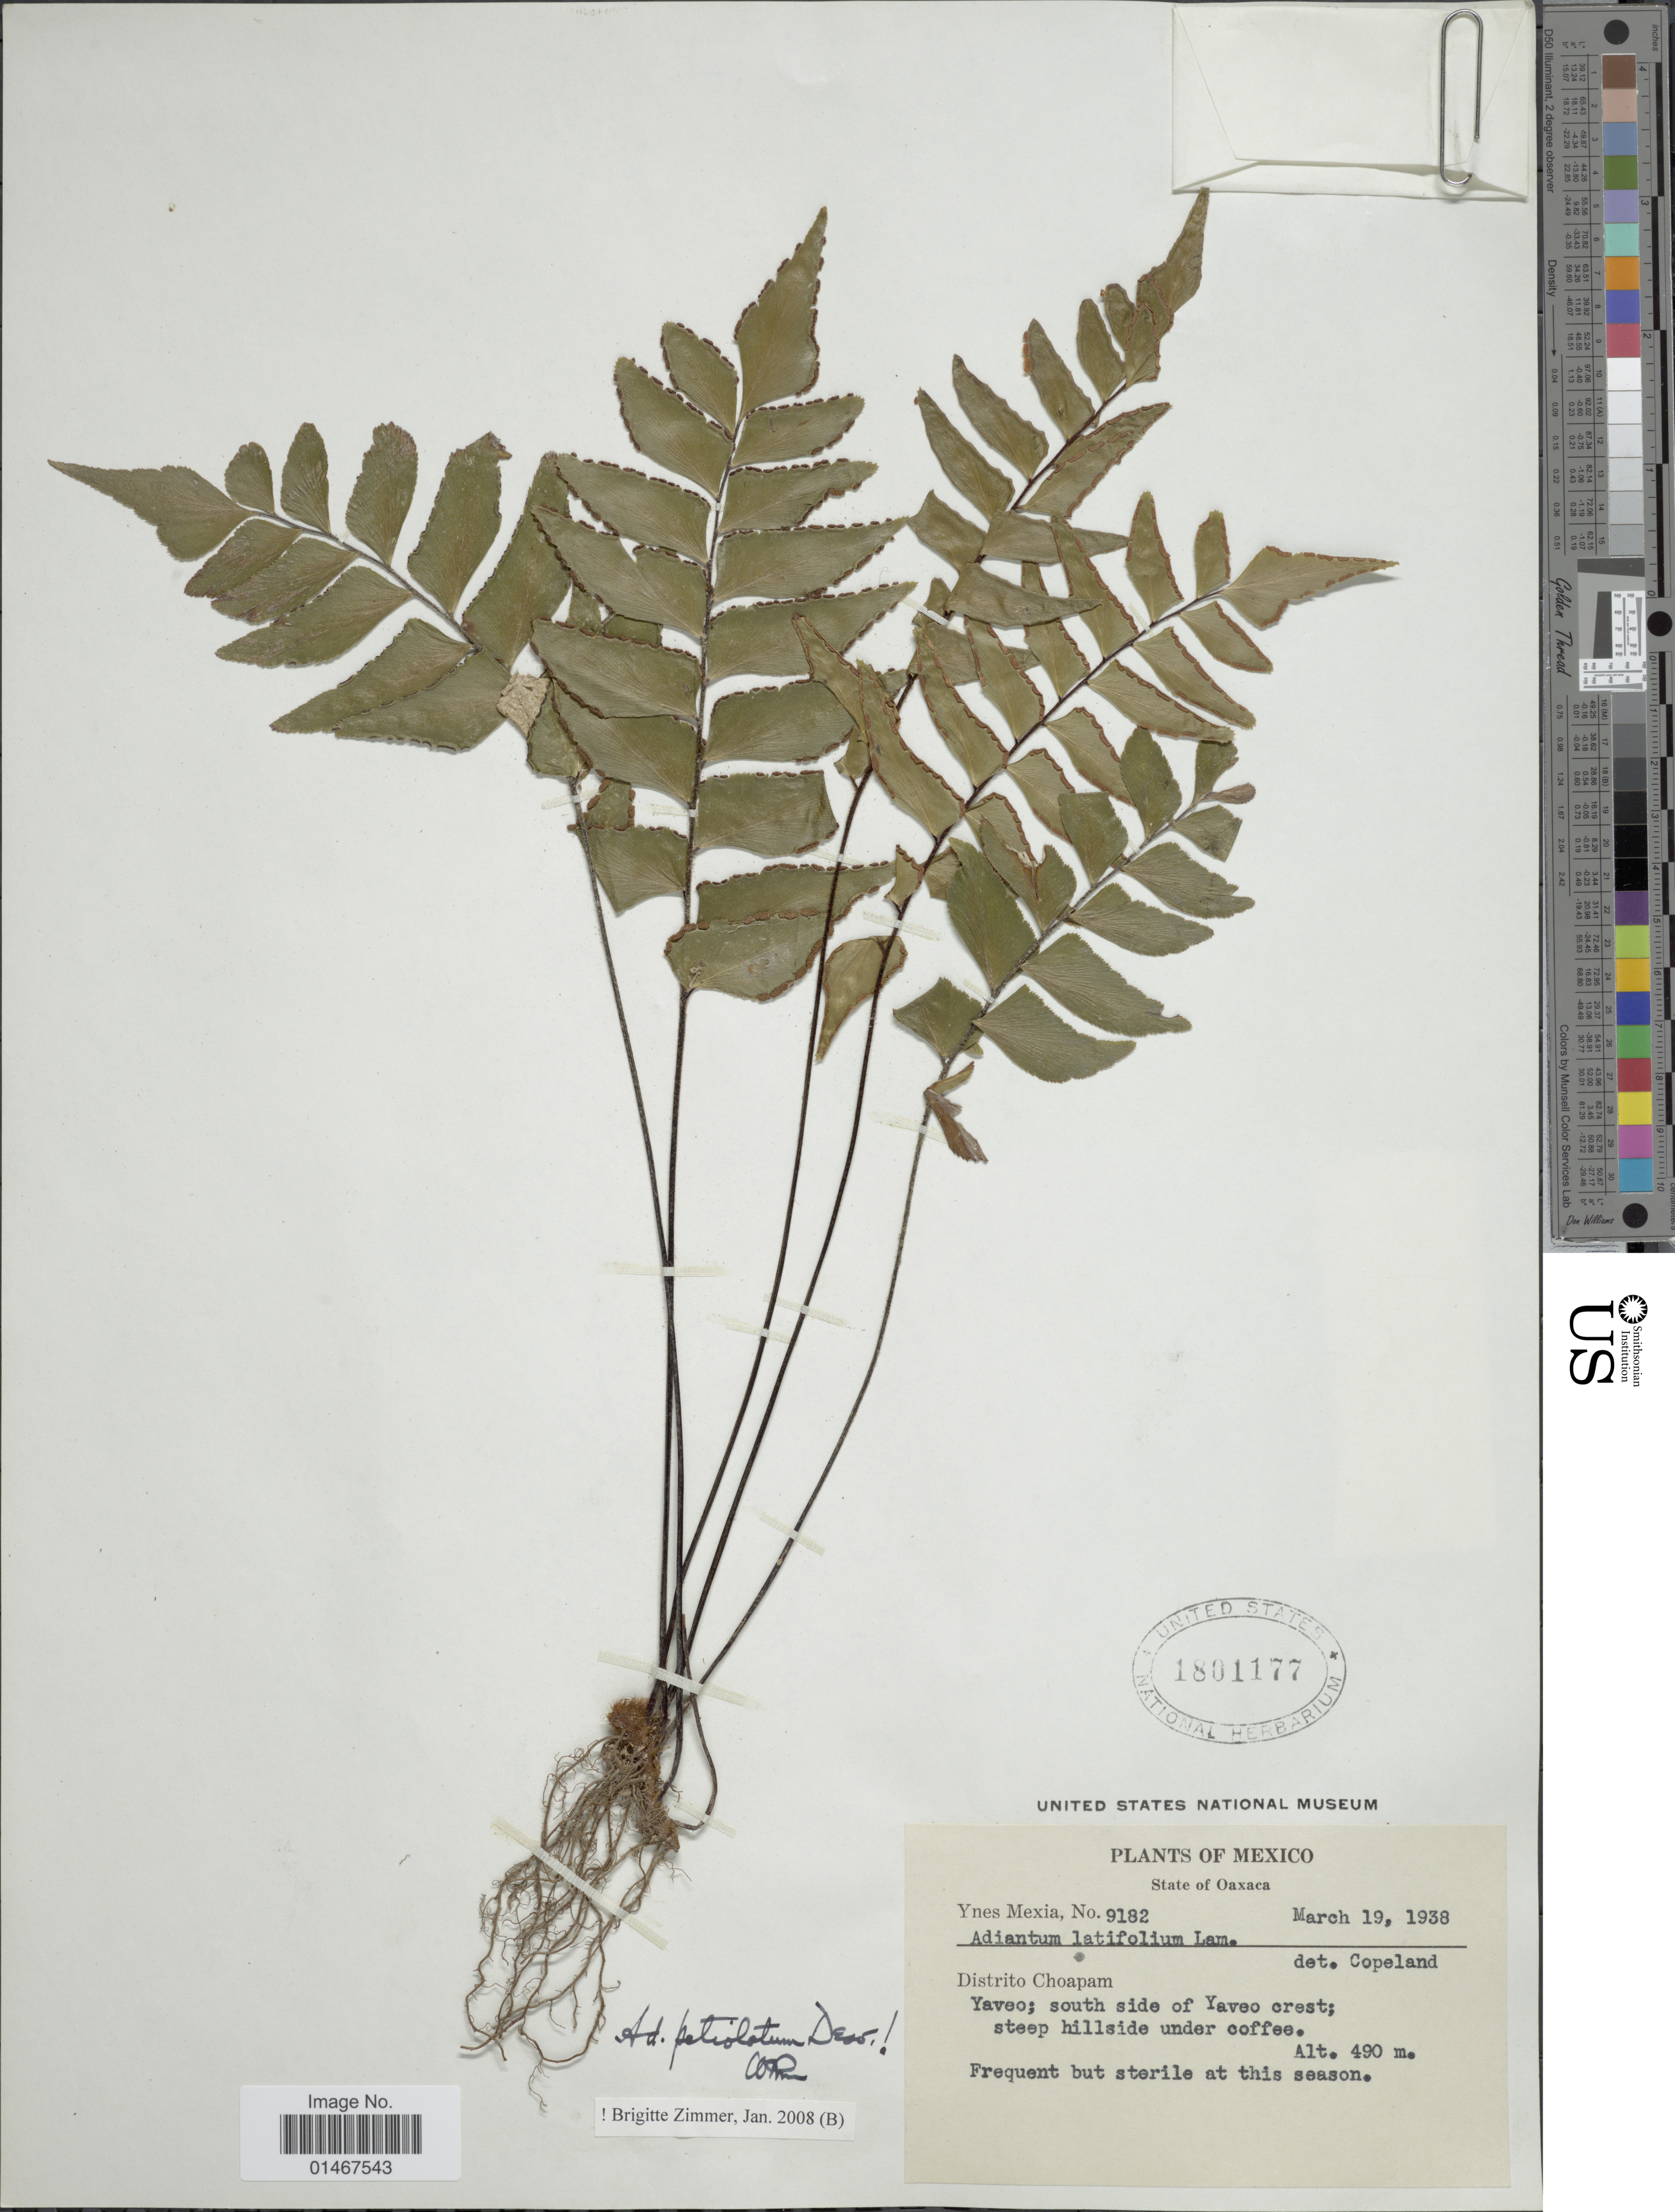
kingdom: Plantae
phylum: Tracheophyta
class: Polypodiopsida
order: Polypodiales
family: Pteridaceae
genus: Adiantum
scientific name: Adiantum petiolatum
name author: Desv.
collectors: Y. Mexia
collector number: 9182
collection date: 1938-03-19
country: Mexico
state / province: Oaxaca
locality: State of Oaxaca. Distrito Choapam. Yaveo; south side of Yaveo crest; steep hillside under coffee.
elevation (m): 490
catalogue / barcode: US 1801177